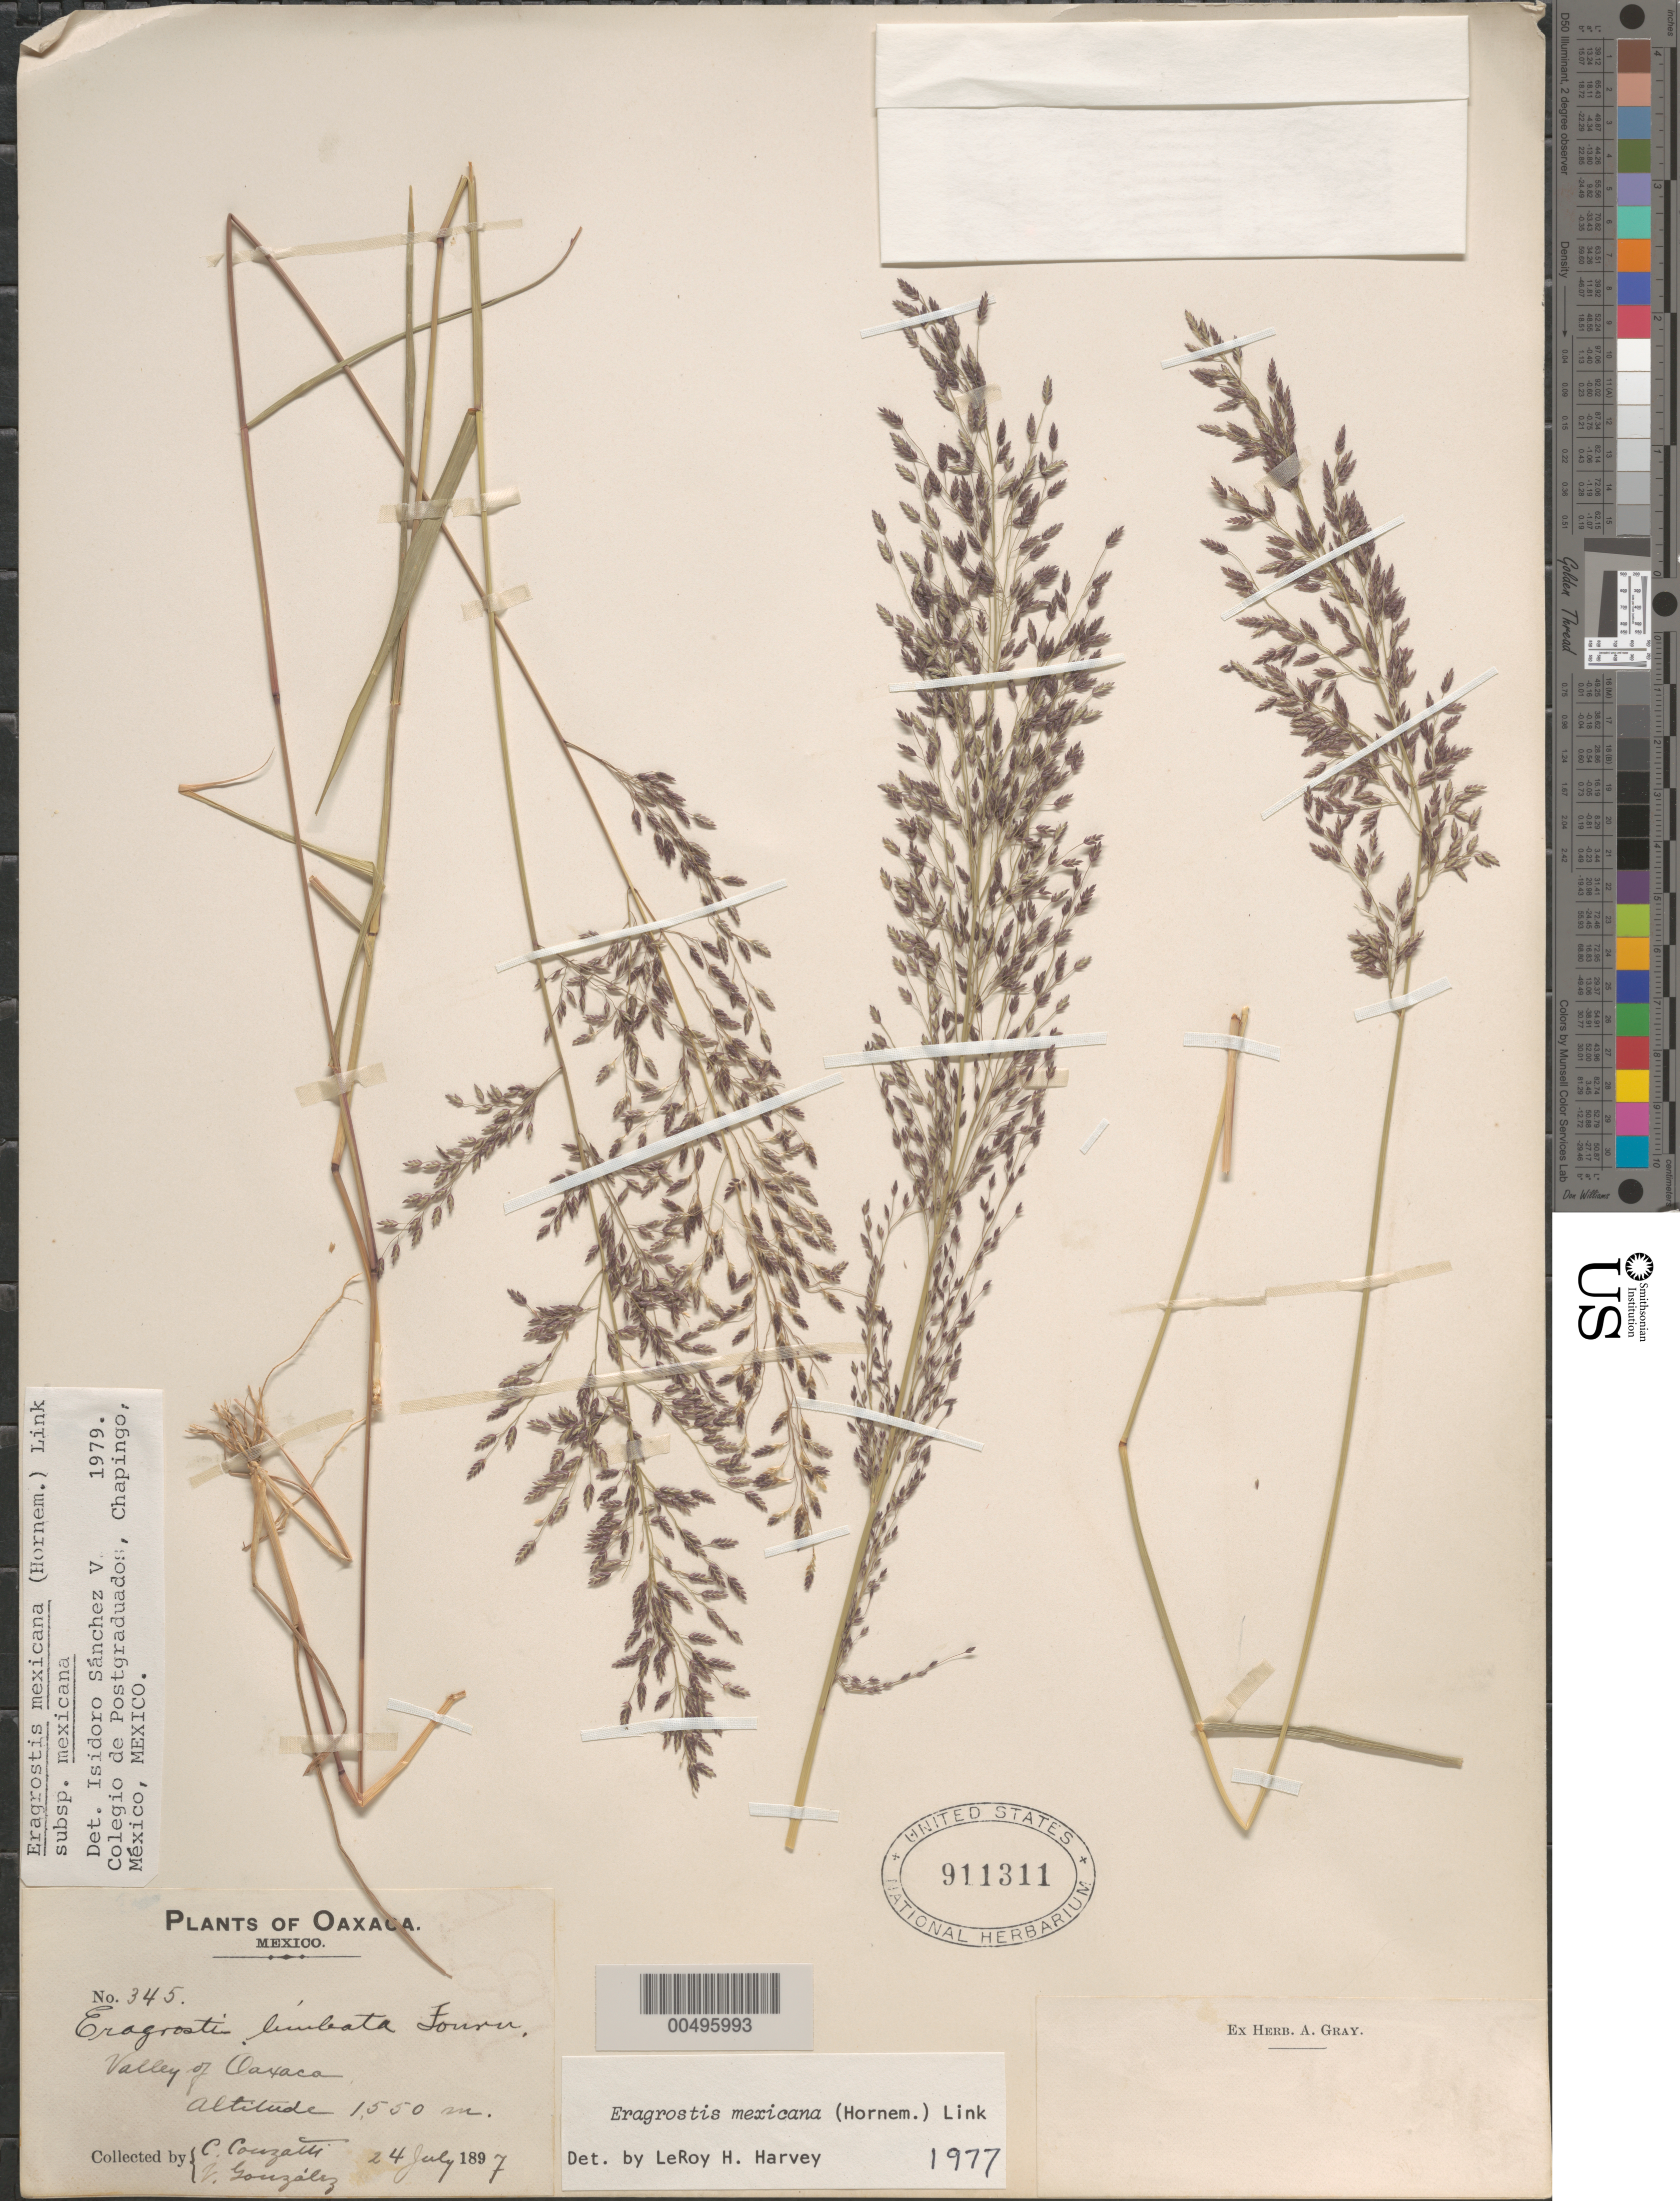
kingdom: Plantae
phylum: Tracheophyta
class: Liliopsida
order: Poales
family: Poaceae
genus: Eragrostis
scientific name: Eragrostis mexicana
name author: (Hornem.) Link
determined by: Sánchez Vega, I. M.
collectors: C. Conzatti & G. González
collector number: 345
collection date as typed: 24 Jul 1897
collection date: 1897-07-24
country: Mexico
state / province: Oaxaca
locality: Valley of Oaxaca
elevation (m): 1550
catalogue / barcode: US 911311